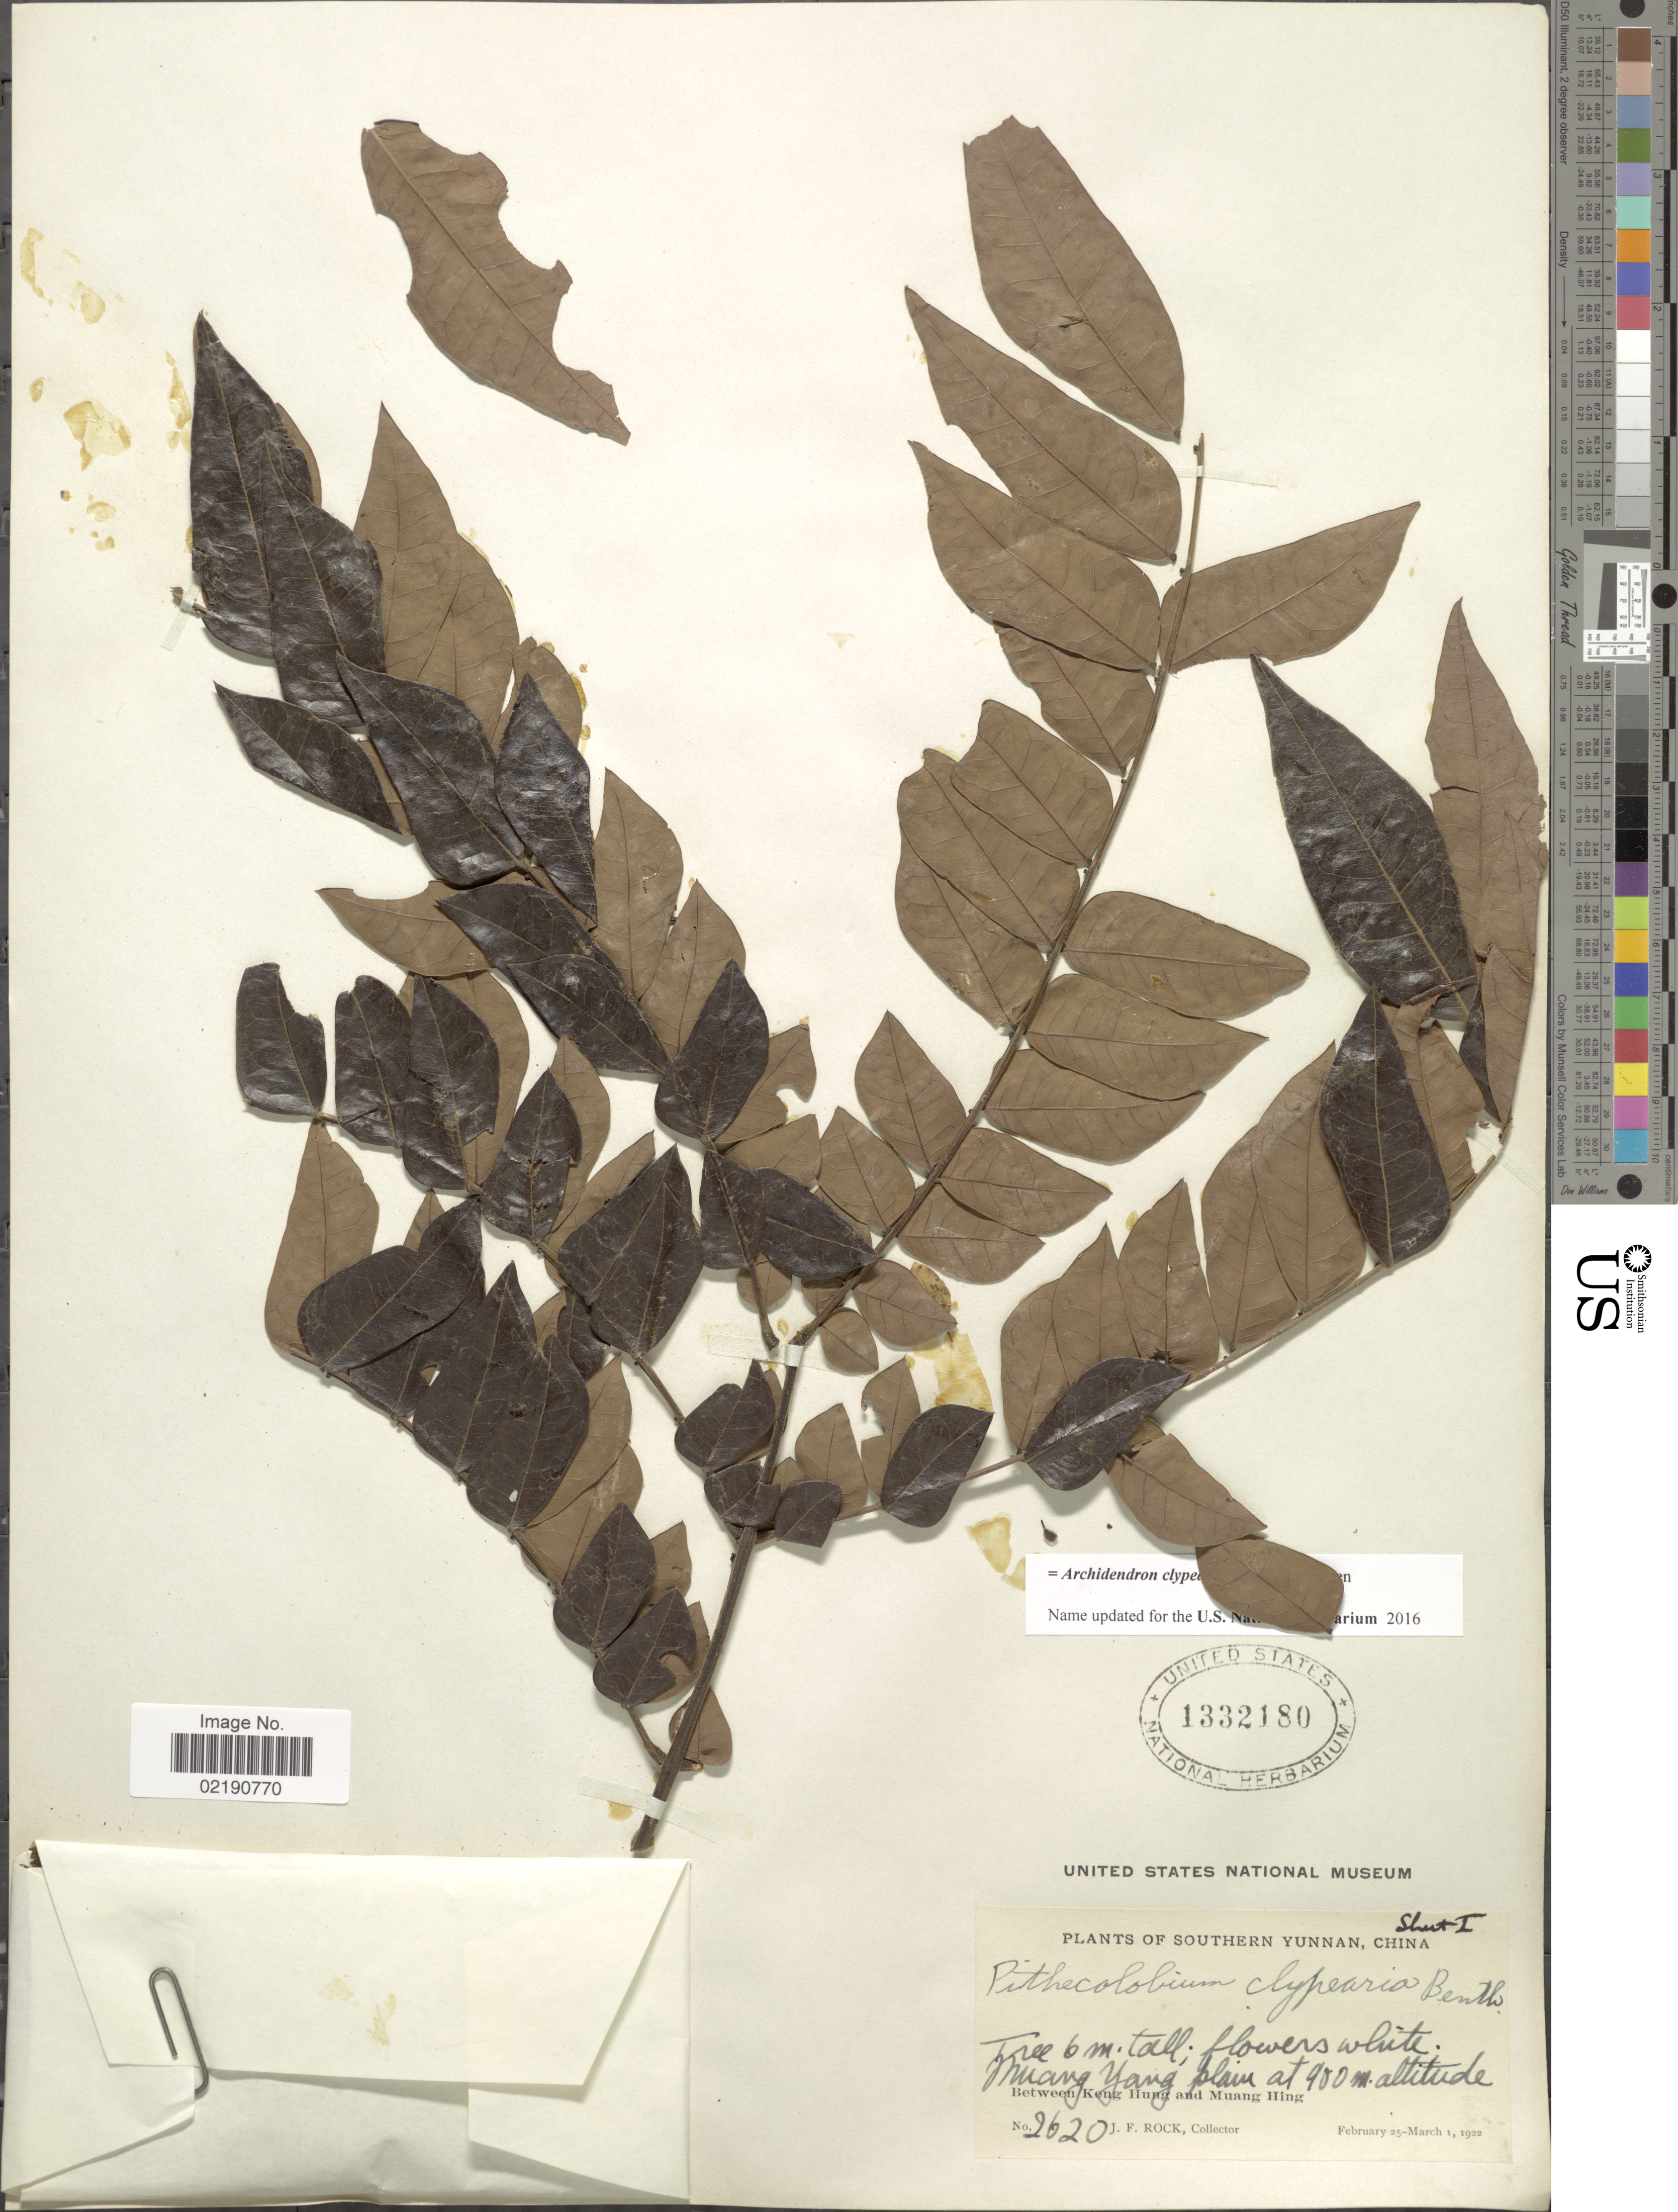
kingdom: Plantae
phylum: Tracheophyta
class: Magnoliopsida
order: Fabales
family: Fabaceae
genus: Archidendron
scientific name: Archidendron clypearia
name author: (Jack) I.C. Nielsen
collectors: J. Rock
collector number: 2620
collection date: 1922-02-25/1922-03-01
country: China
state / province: Yunnan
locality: Southern Yunnan, Muang Yang plain, between Keng Hung and Muang Hing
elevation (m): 900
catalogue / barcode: US 1332180